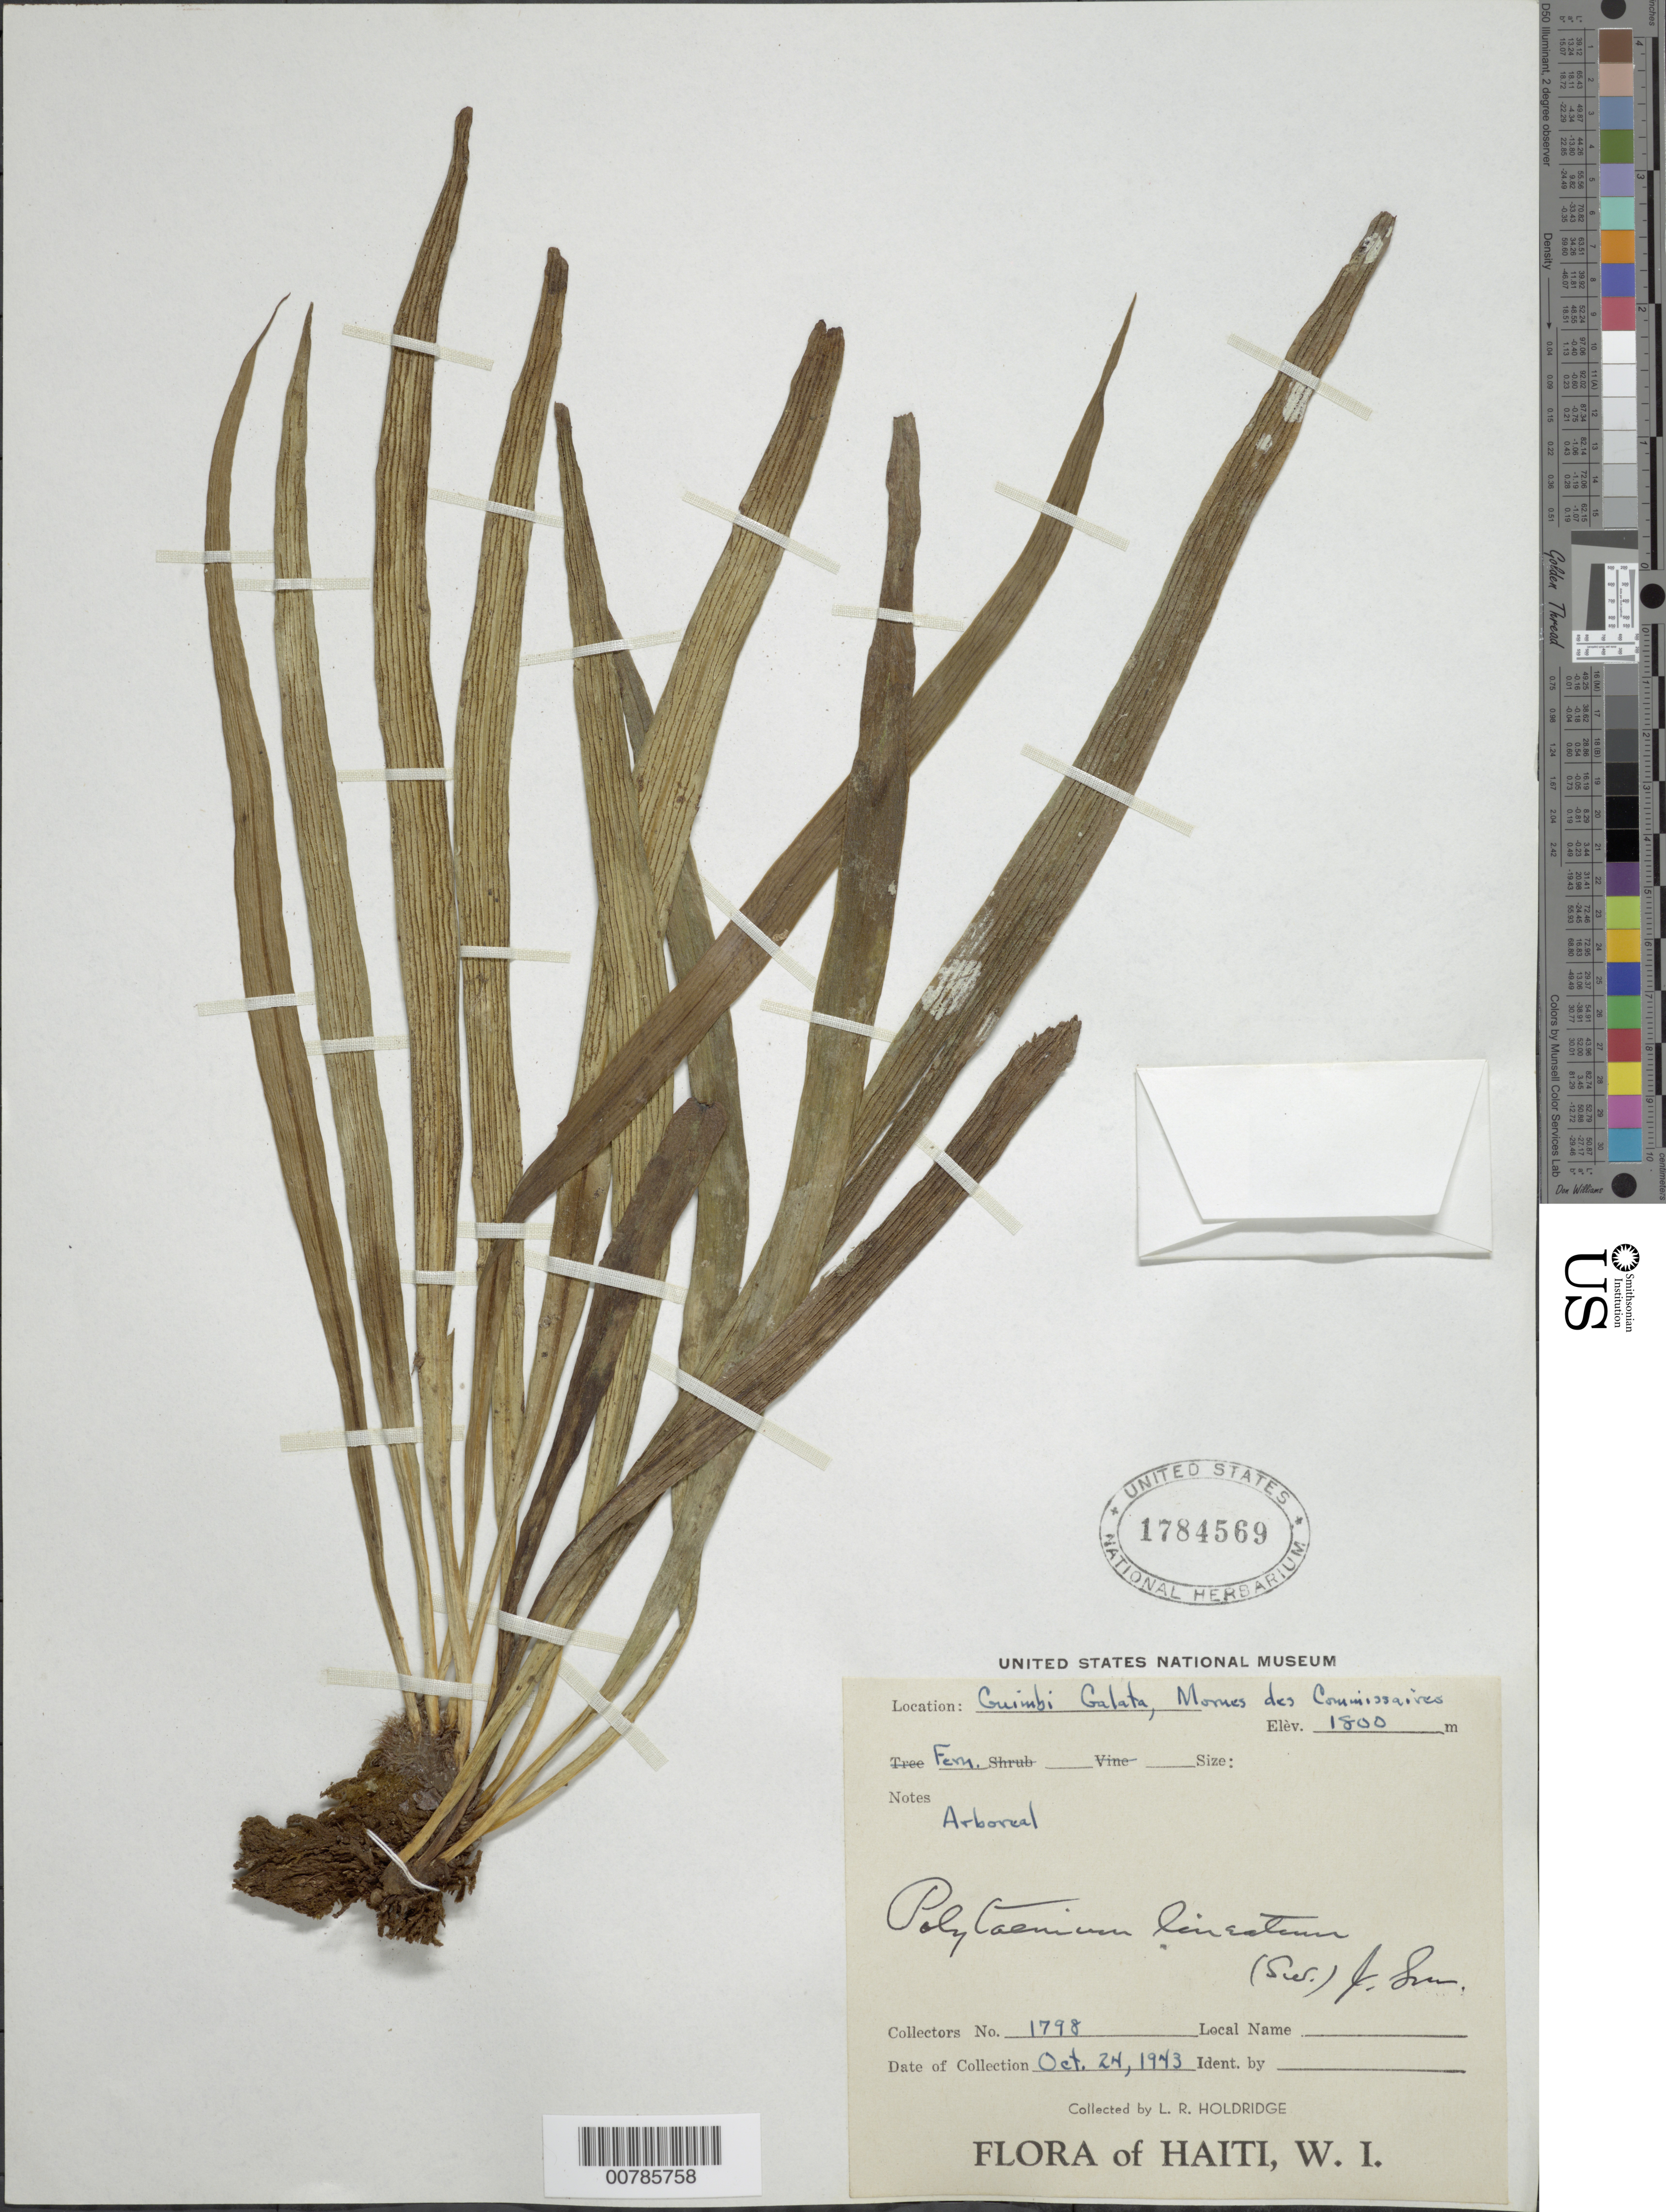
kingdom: Plantae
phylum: Tracheophyta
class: Polypodiopsida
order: Polypodiales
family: Pteridaceae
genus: Polytaenium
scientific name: Polytaenium lineatum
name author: (Sw.) J. Sm.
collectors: L. Holdridge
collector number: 1798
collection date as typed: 24 Oct 1943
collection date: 1943-10-24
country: Haiti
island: Hispaniola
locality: Guimbi Galata, Mornes des Commissaires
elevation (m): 1800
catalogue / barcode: US 1784569